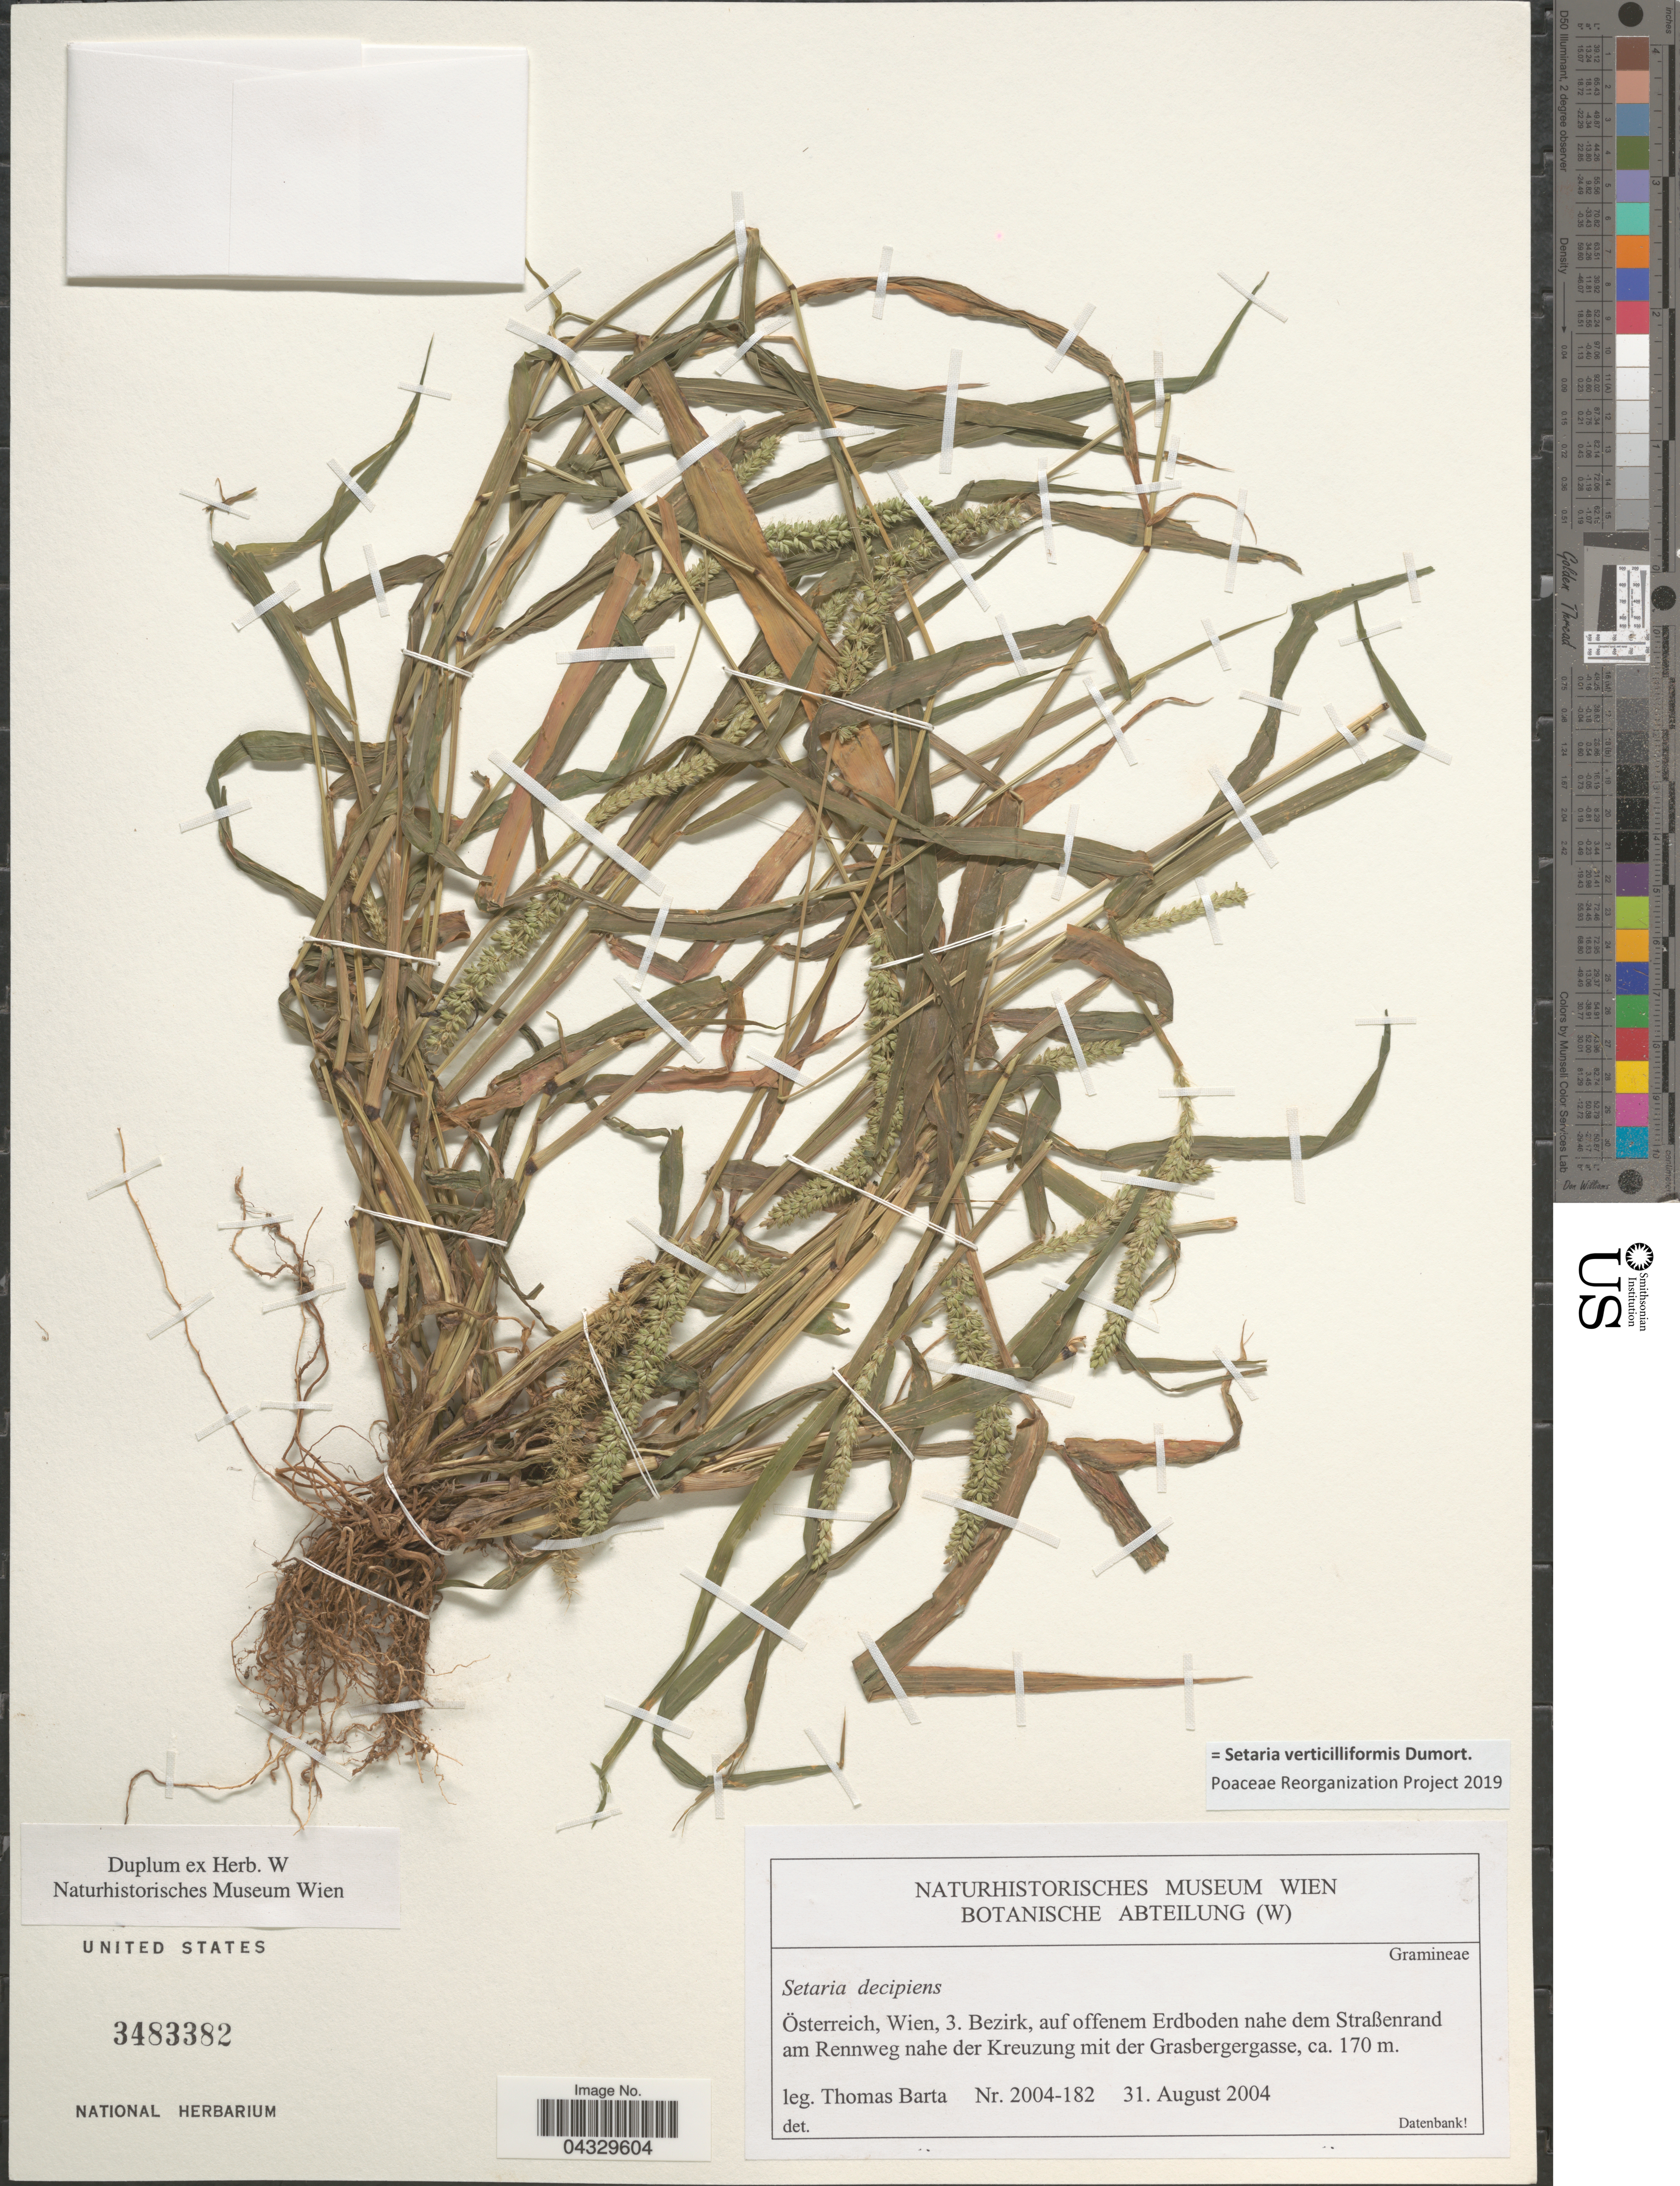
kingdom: Plantae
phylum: Tracheophyta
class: Liliopsida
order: Poales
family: Poaceae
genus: Setaria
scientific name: Setaria verticilliformis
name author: Dumort.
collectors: T. Barta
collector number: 2004-182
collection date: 2004-08-31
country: Austria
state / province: Wien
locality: Österreich, Wien, 3. Bezirk, auf offenem Erdboden nahe dem Straßenrand am Rennweg nahe der Kreuzung mit der Grasbergerpasse.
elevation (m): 170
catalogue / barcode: US 3483382